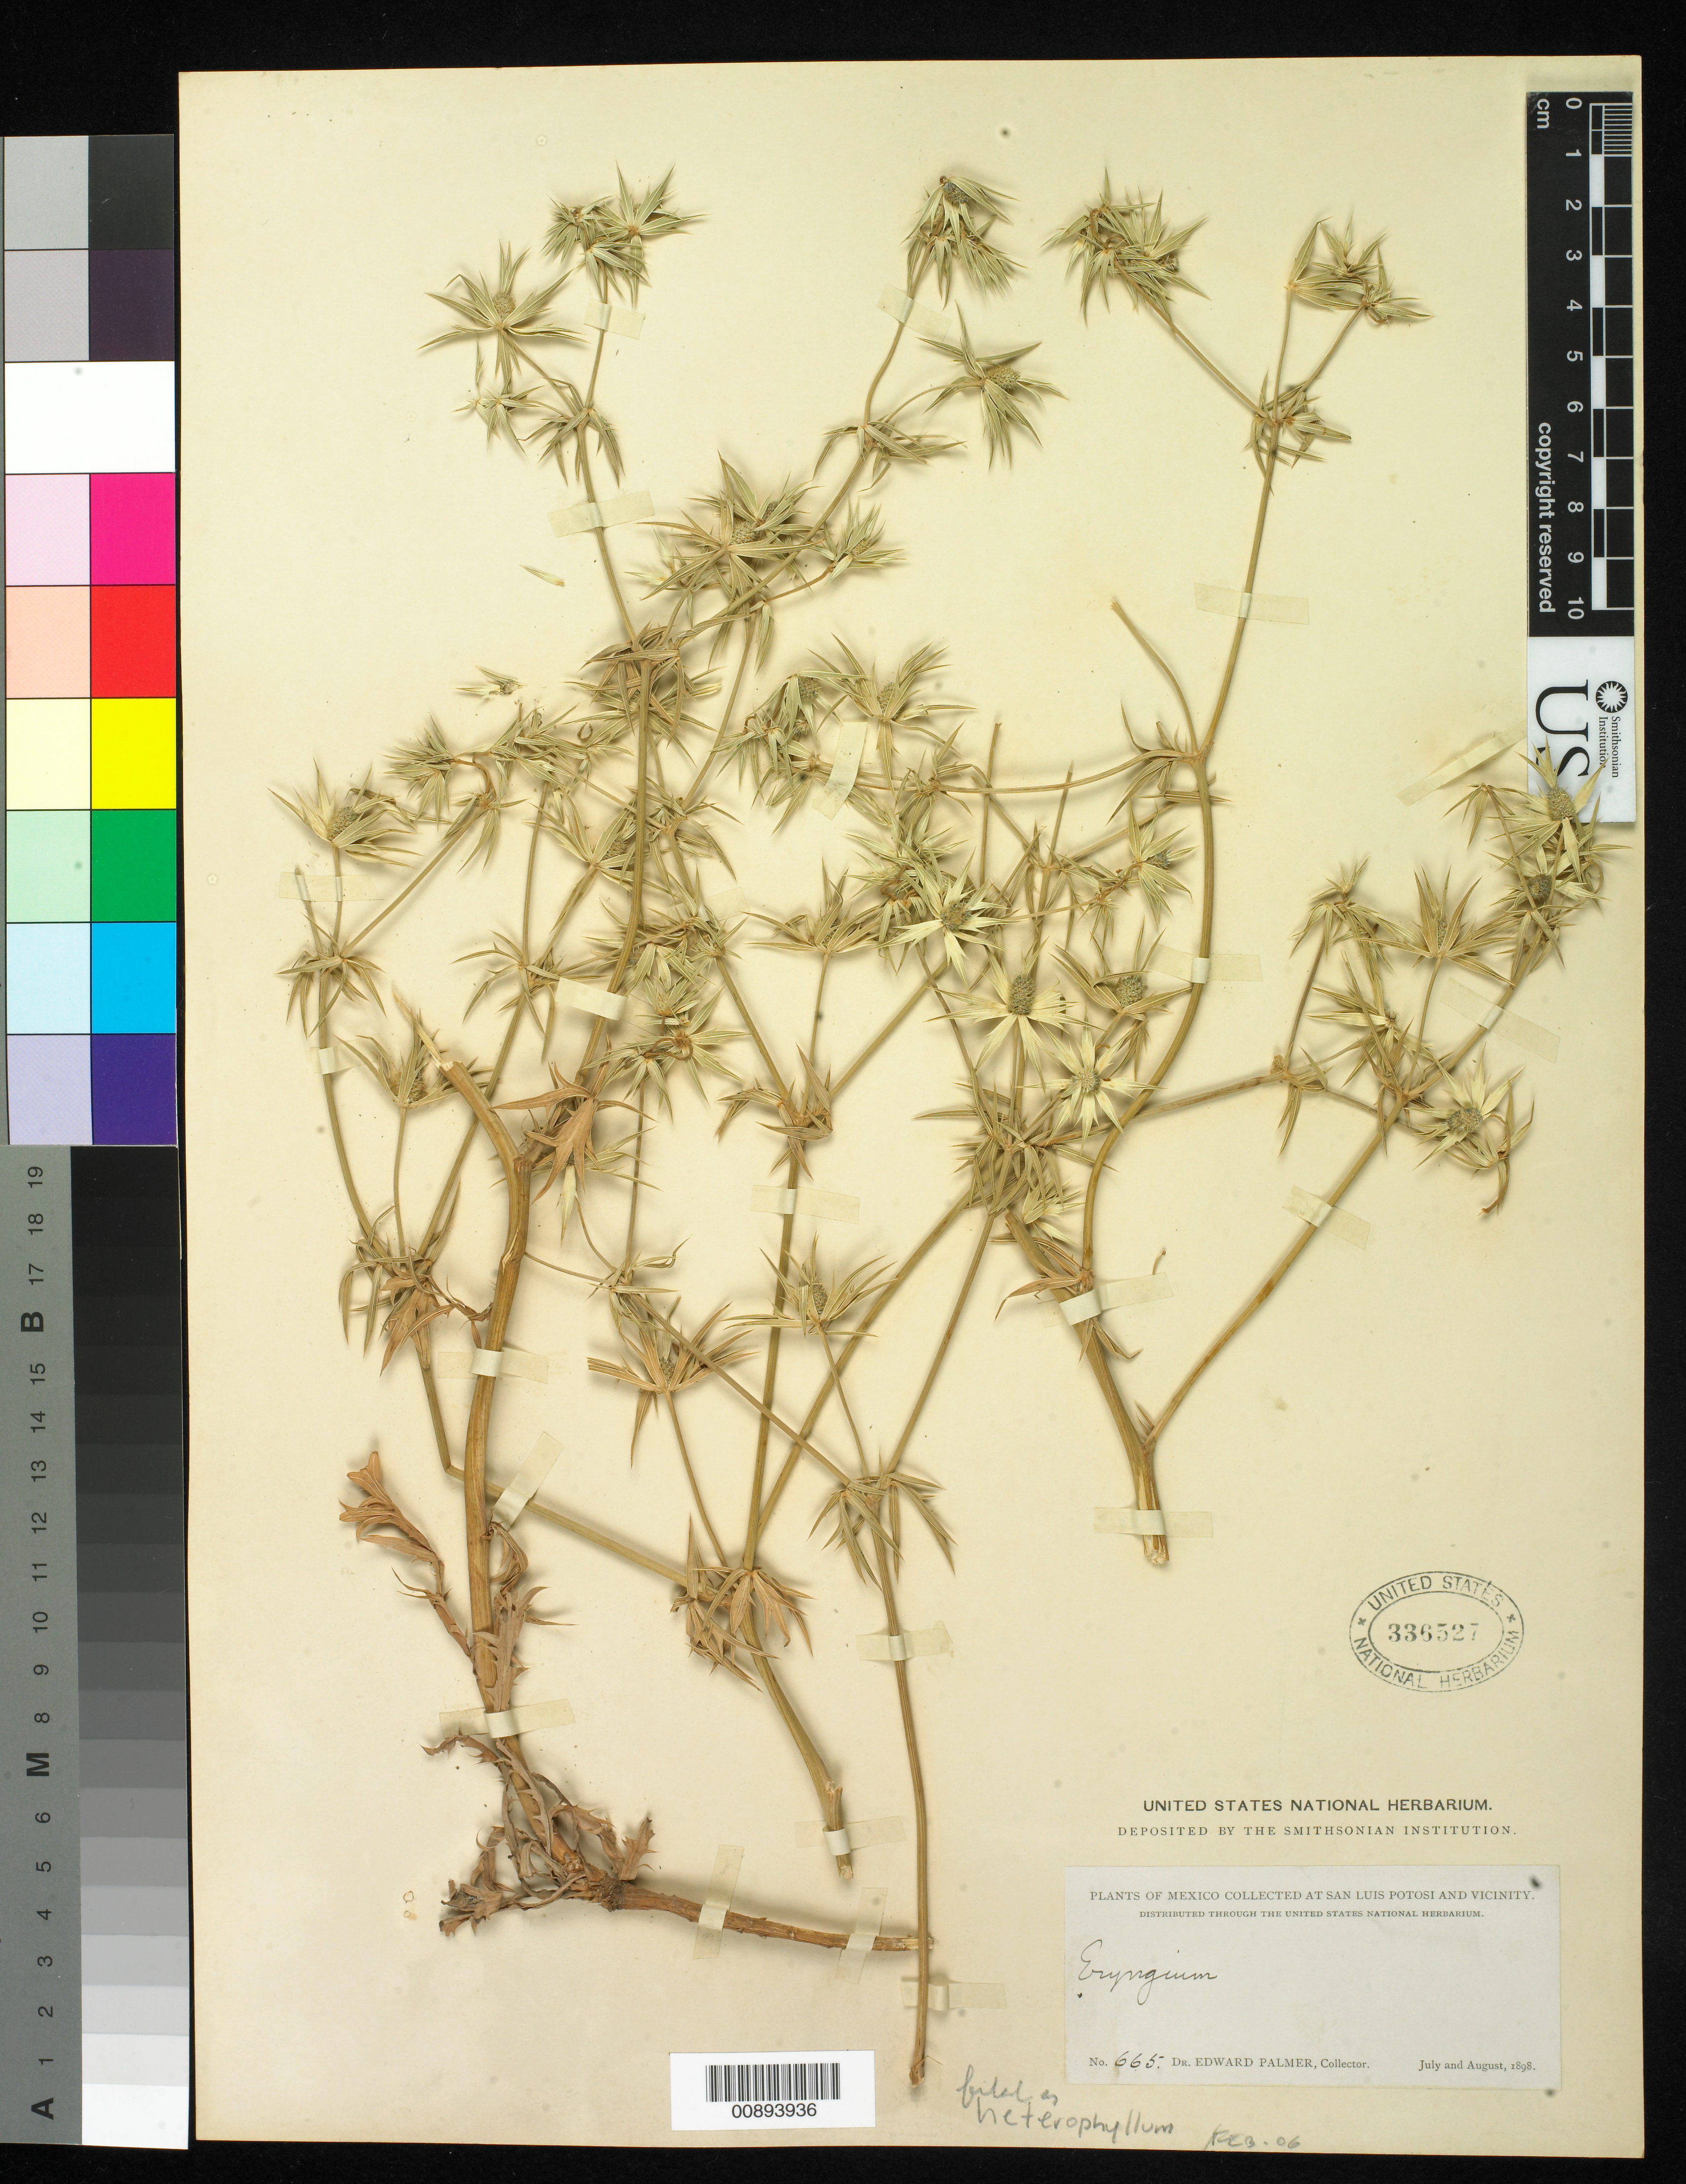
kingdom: Plantae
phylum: Tracheophyta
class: Magnoliopsida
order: Apiales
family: Apiaceae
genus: Eryngium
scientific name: Eryngium heterophyllum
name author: Engelm.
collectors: E. Palmer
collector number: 665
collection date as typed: Jul 1898 to -- Aug 1898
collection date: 1898-07/1898-08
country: Mexico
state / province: San Luis Potosí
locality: San Luis Potosí and vicinity.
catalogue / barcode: US 336527